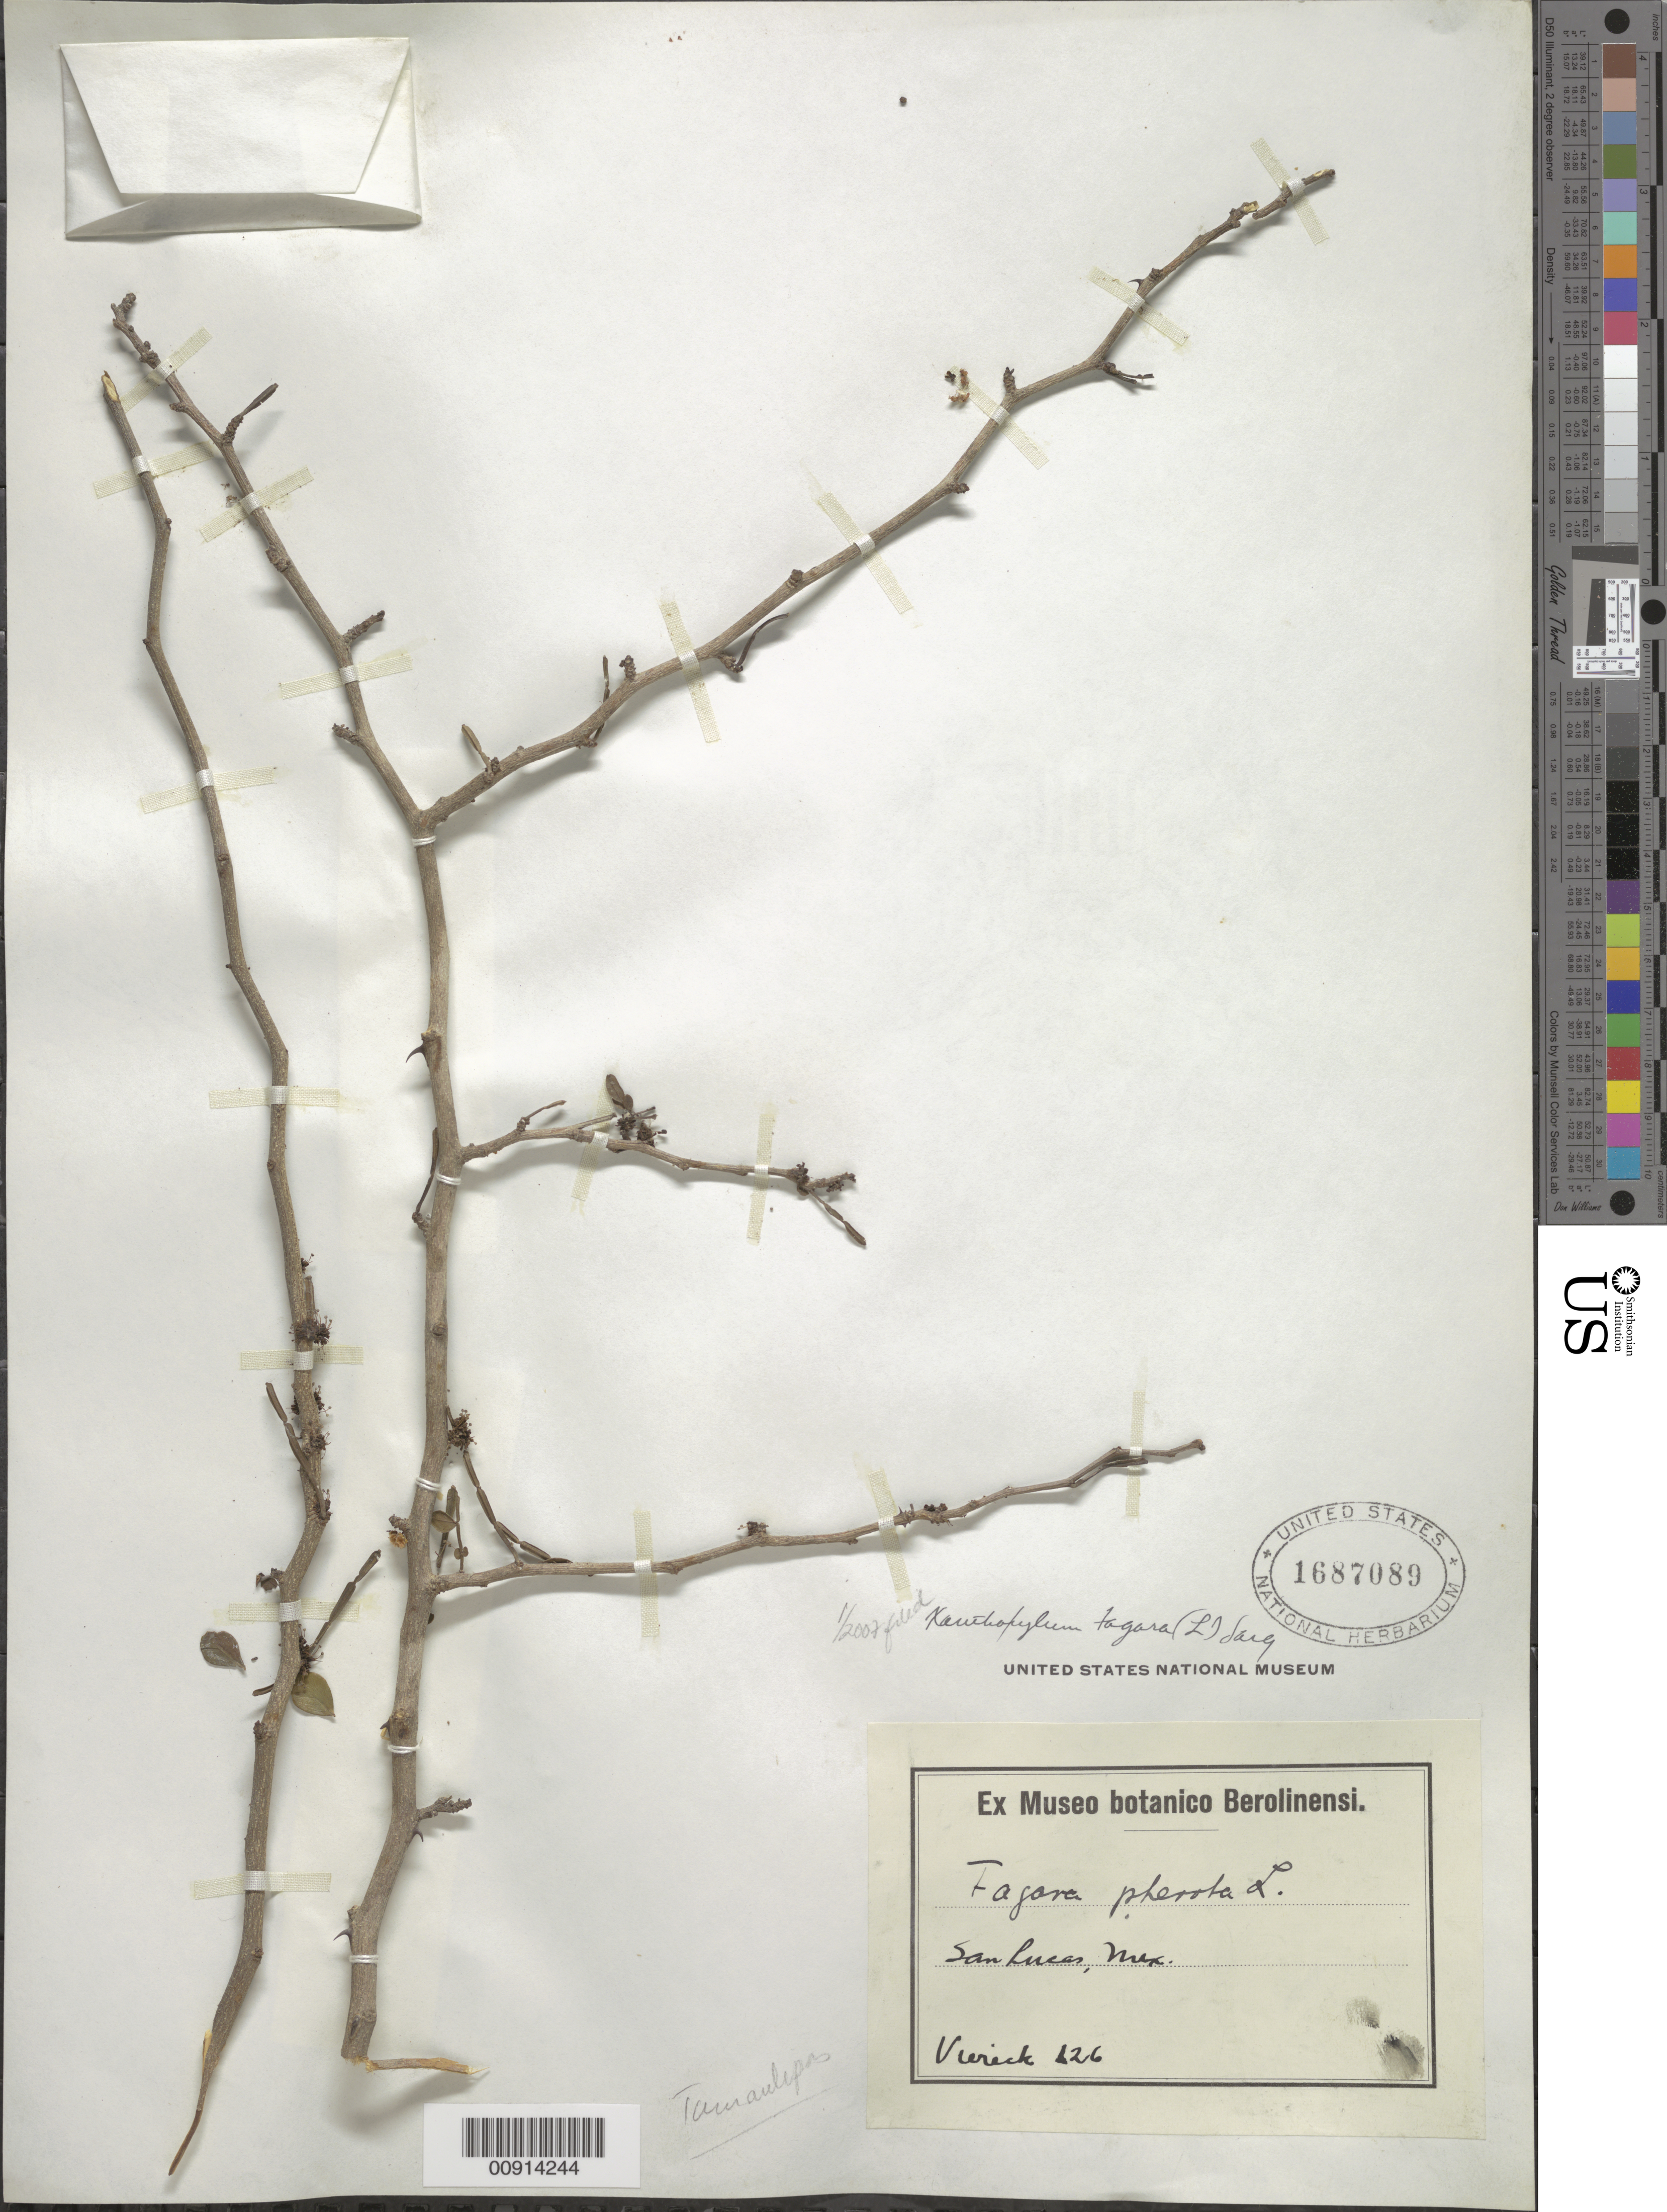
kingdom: Plantae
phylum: Tracheophyta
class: Magnoliopsida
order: Sapindales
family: Rutaceae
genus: Zanthoxylum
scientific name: Zanthoxylum fagara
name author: (L.) Sarg.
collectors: H. W. Viereck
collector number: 626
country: Mexico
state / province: Tamaulipas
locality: San Lucas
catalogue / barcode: US 1687089